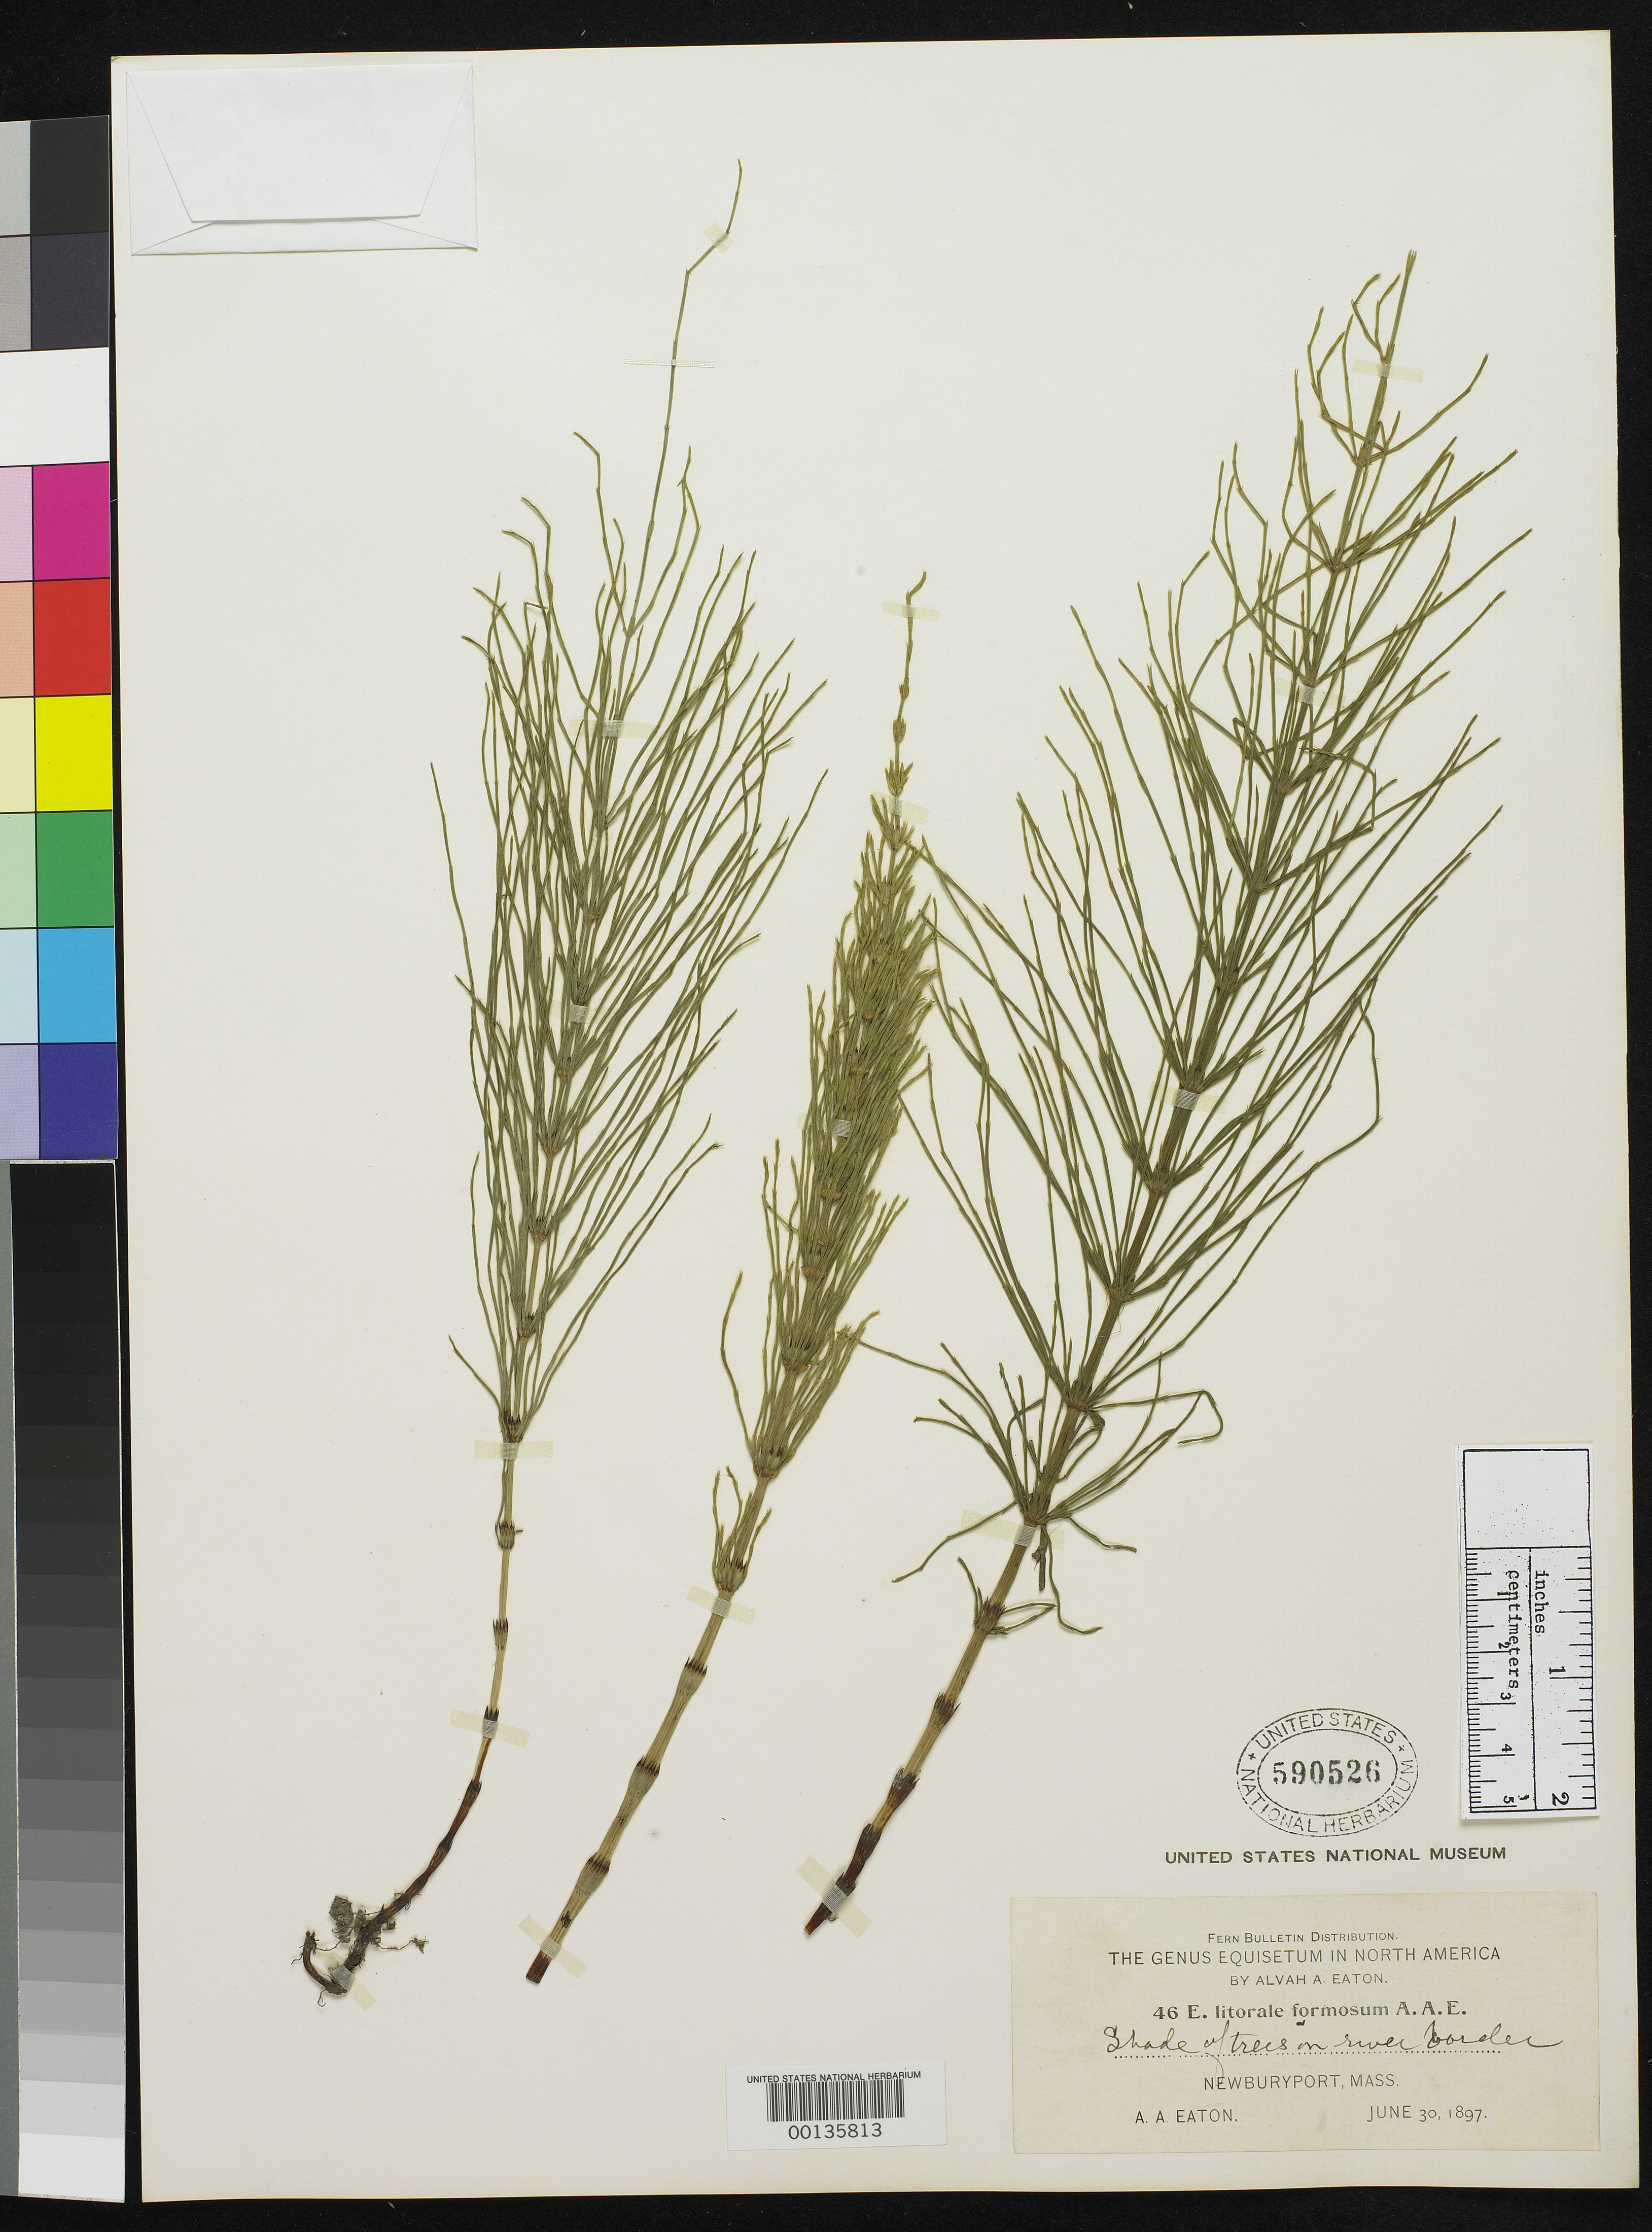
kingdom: Plantae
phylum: Tracheophyta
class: Polypodiopsida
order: Equisetales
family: Equisetaceae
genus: Equisetum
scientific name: Equisetum litorale var. formosum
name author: A.A. Eaton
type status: Type Collection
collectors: A. A. Eaton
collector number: Eaton Equiset. Distr. 46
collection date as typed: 30 Jun 1897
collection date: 1897-06-30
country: United States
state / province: Massachusetts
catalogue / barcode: US 590526